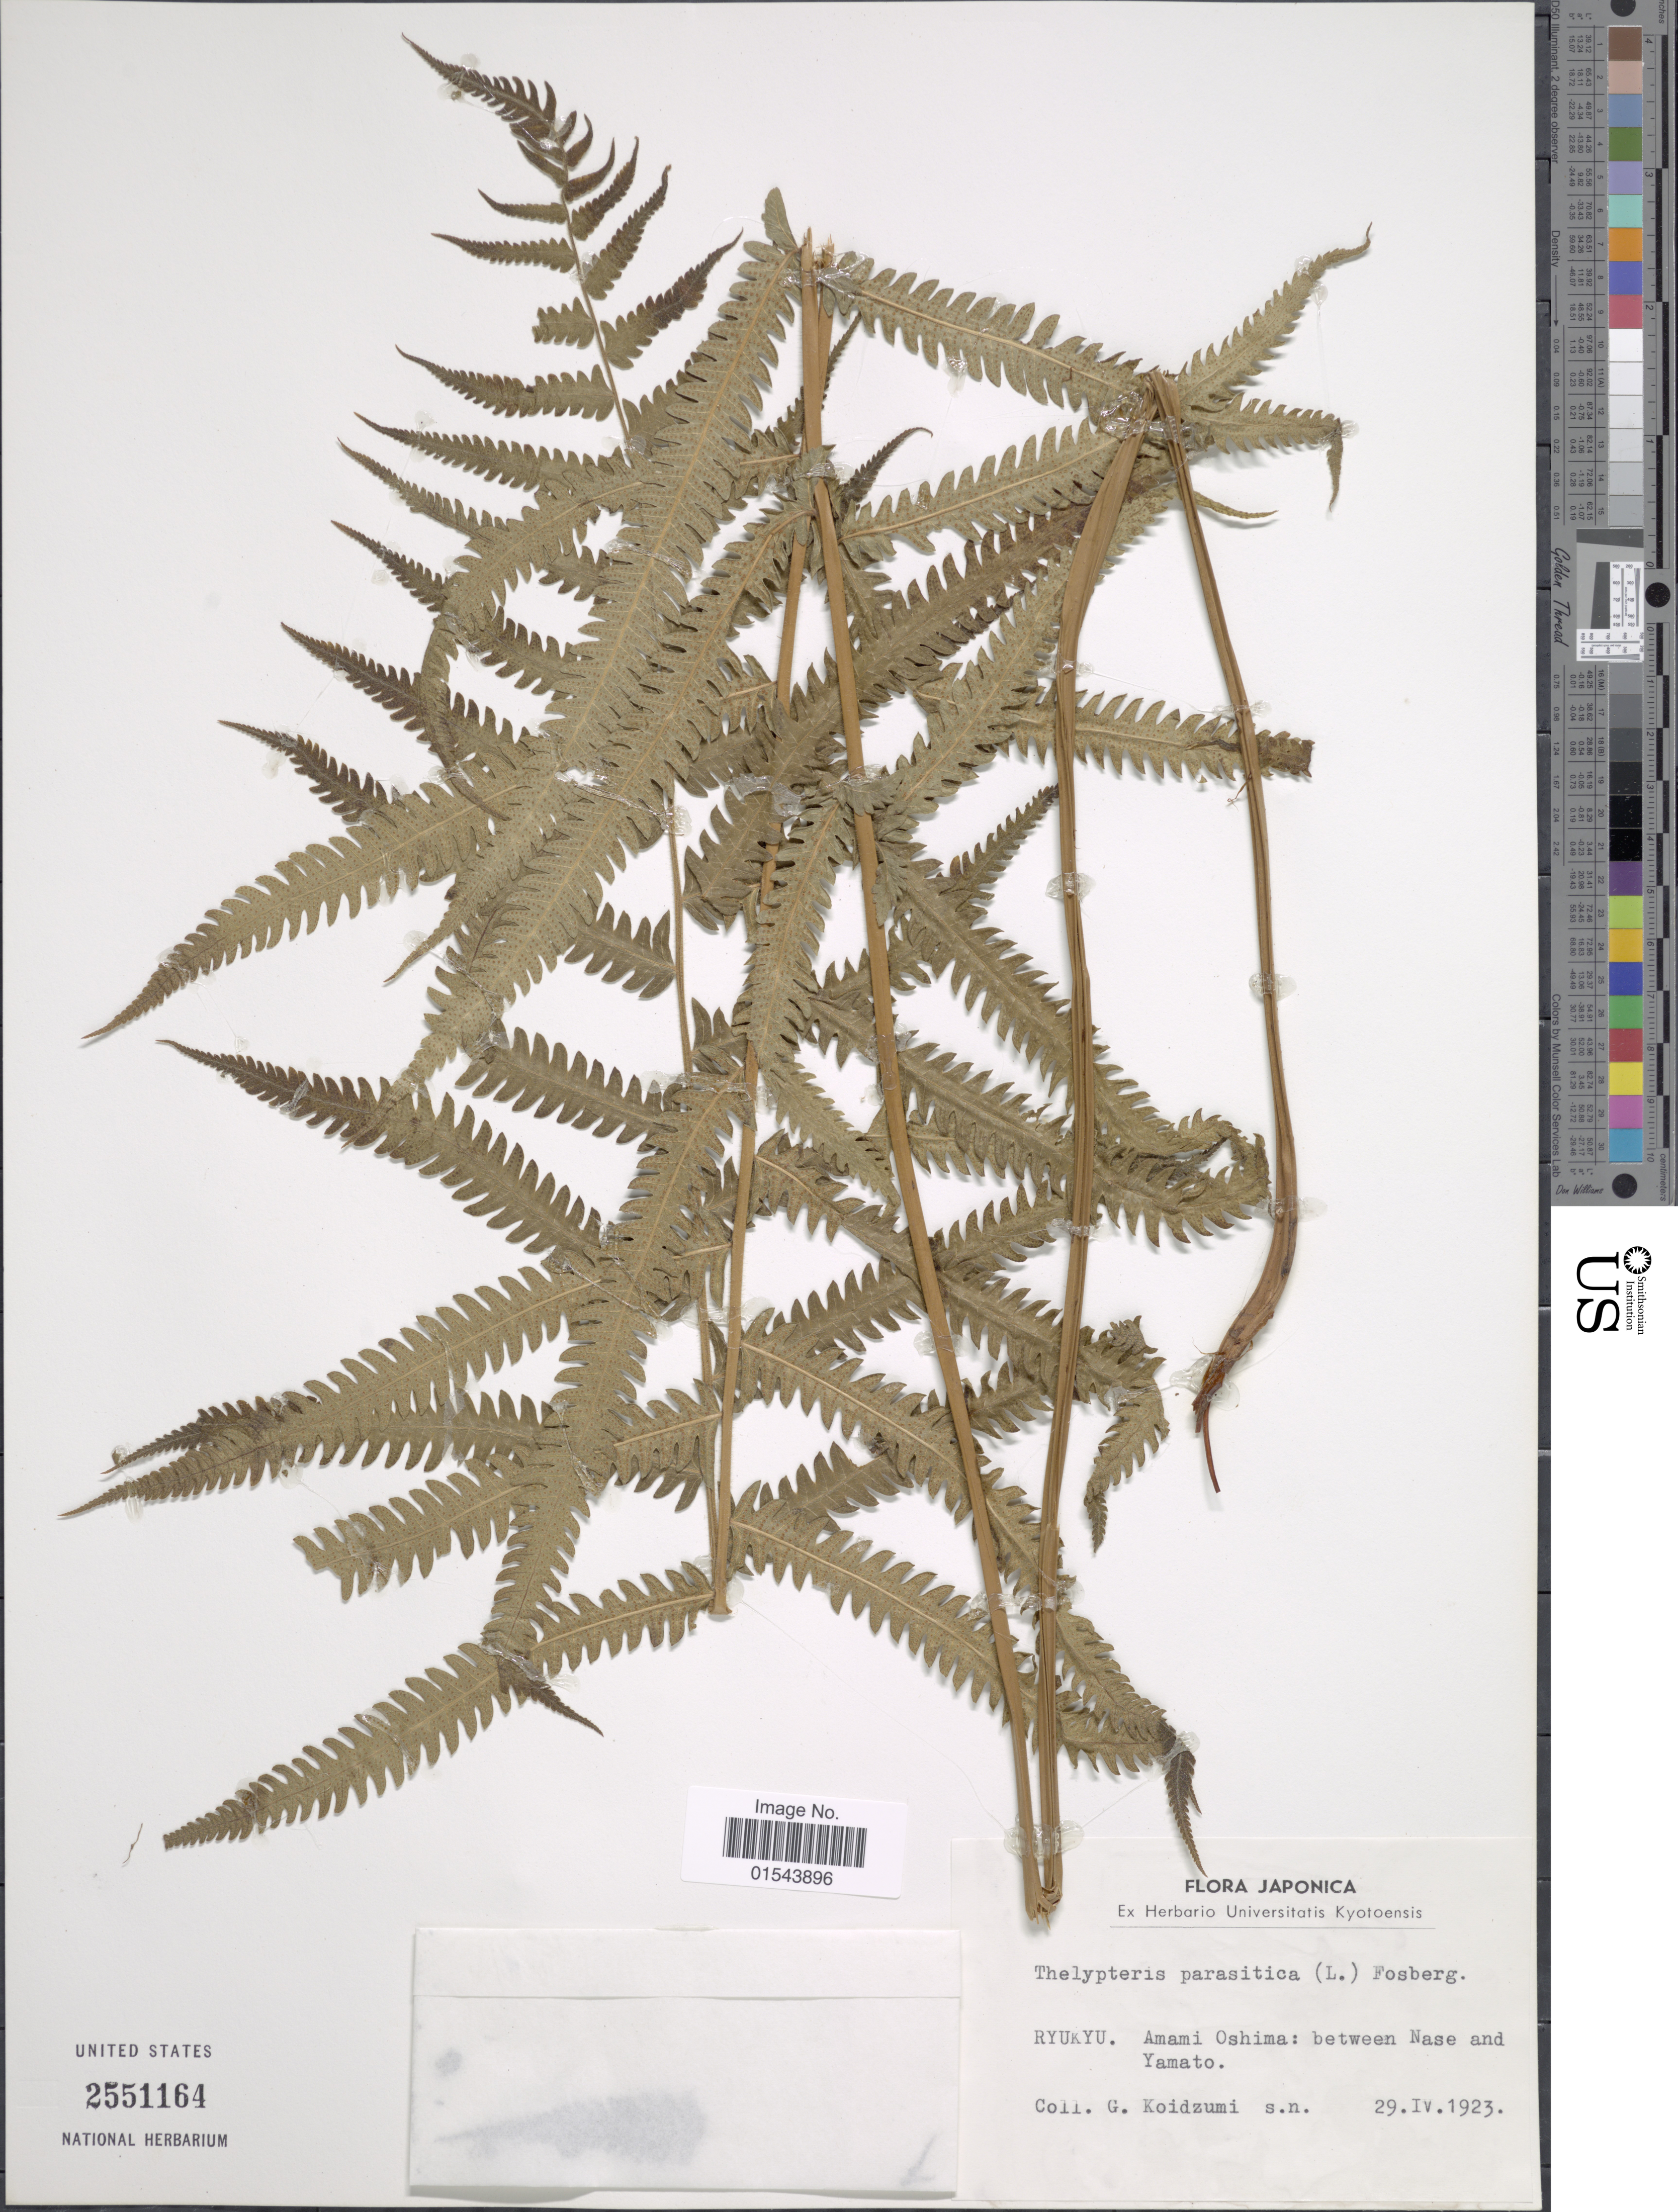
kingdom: Plantae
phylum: Tracheophyta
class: Polypodiopsida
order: Polypodiales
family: Thelypteridaceae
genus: Christella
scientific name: Christella parasitica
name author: (L.) H. Lév.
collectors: G. Koidzumi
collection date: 1923-04-29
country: Japan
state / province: Okinawa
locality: Ryukyu. Amami Oshima: between Nase and Yamato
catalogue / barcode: US 2551164